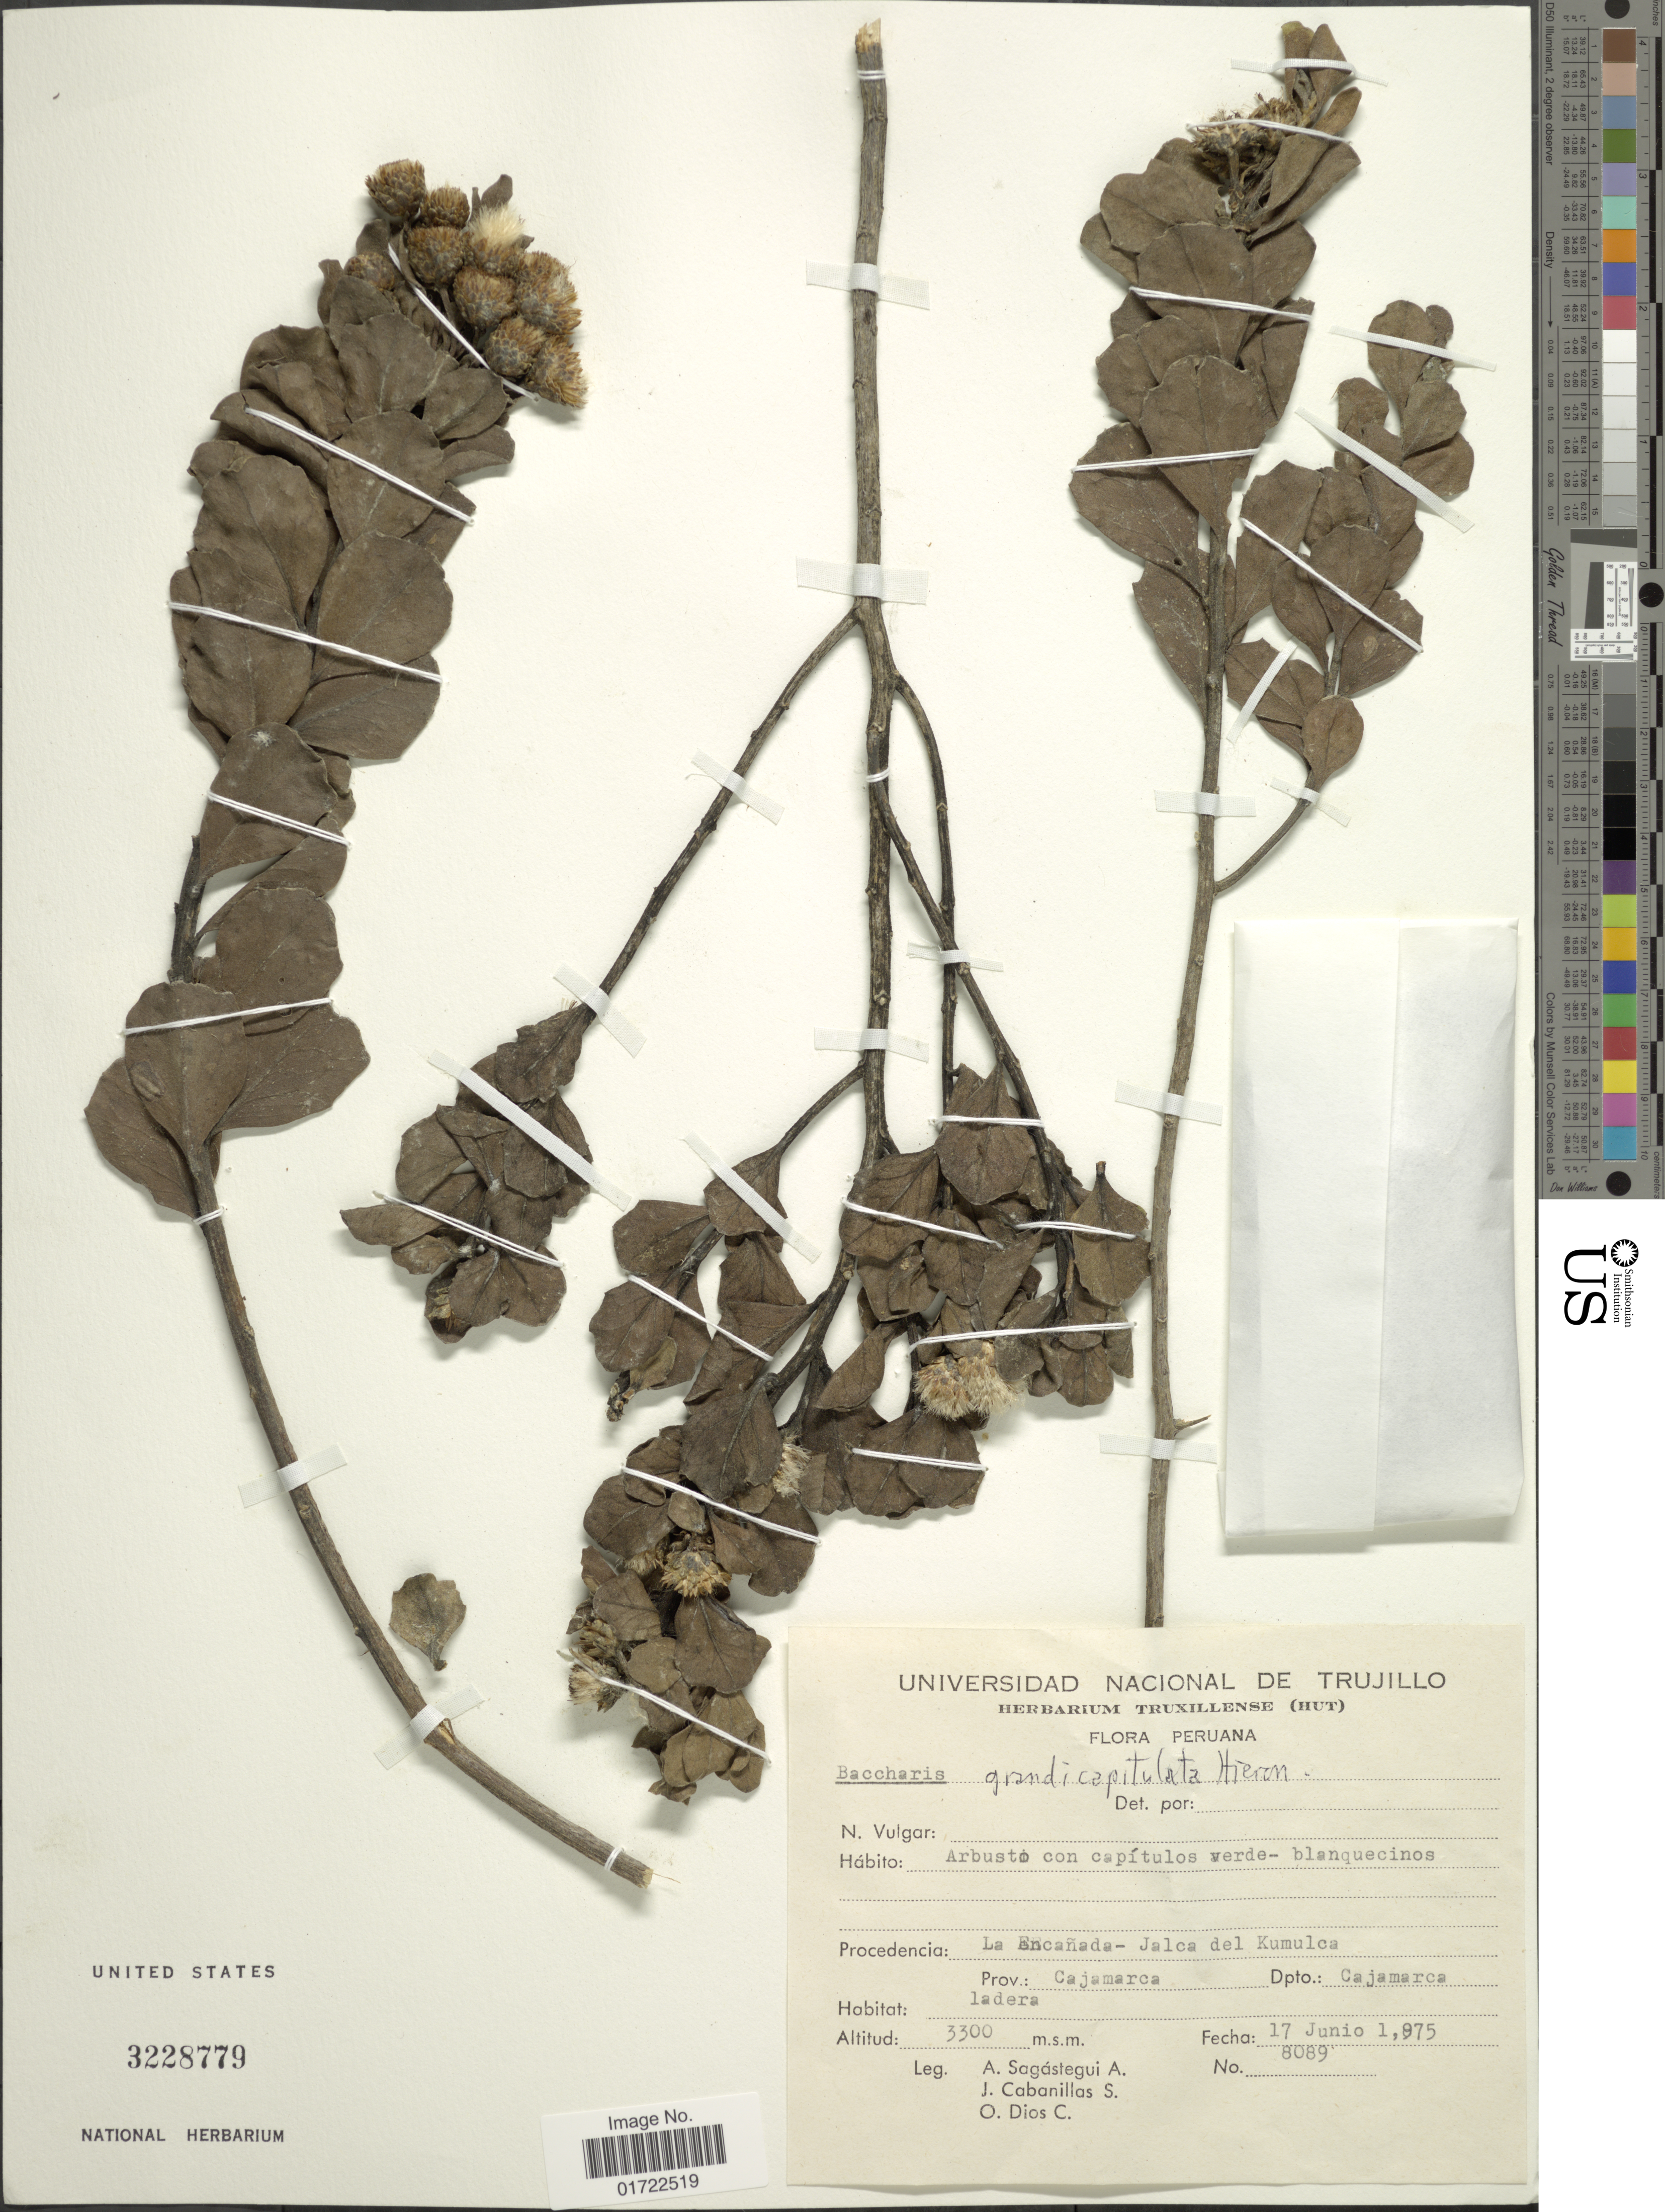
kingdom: Plantae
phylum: Tracheophyta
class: Magnoliopsida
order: Asterales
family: Asteraceae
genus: Baccharis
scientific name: Baccharis grandicapitulata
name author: Hieron.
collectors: A. Sagástegui A., J. Cabanillas S. & O. Dios C.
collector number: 8089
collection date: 1975-06-17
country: Peru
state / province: Cajamarca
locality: La Encanada - Jalca del Kumulca, Prov. Cajamarca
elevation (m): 3300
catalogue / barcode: US 3228779